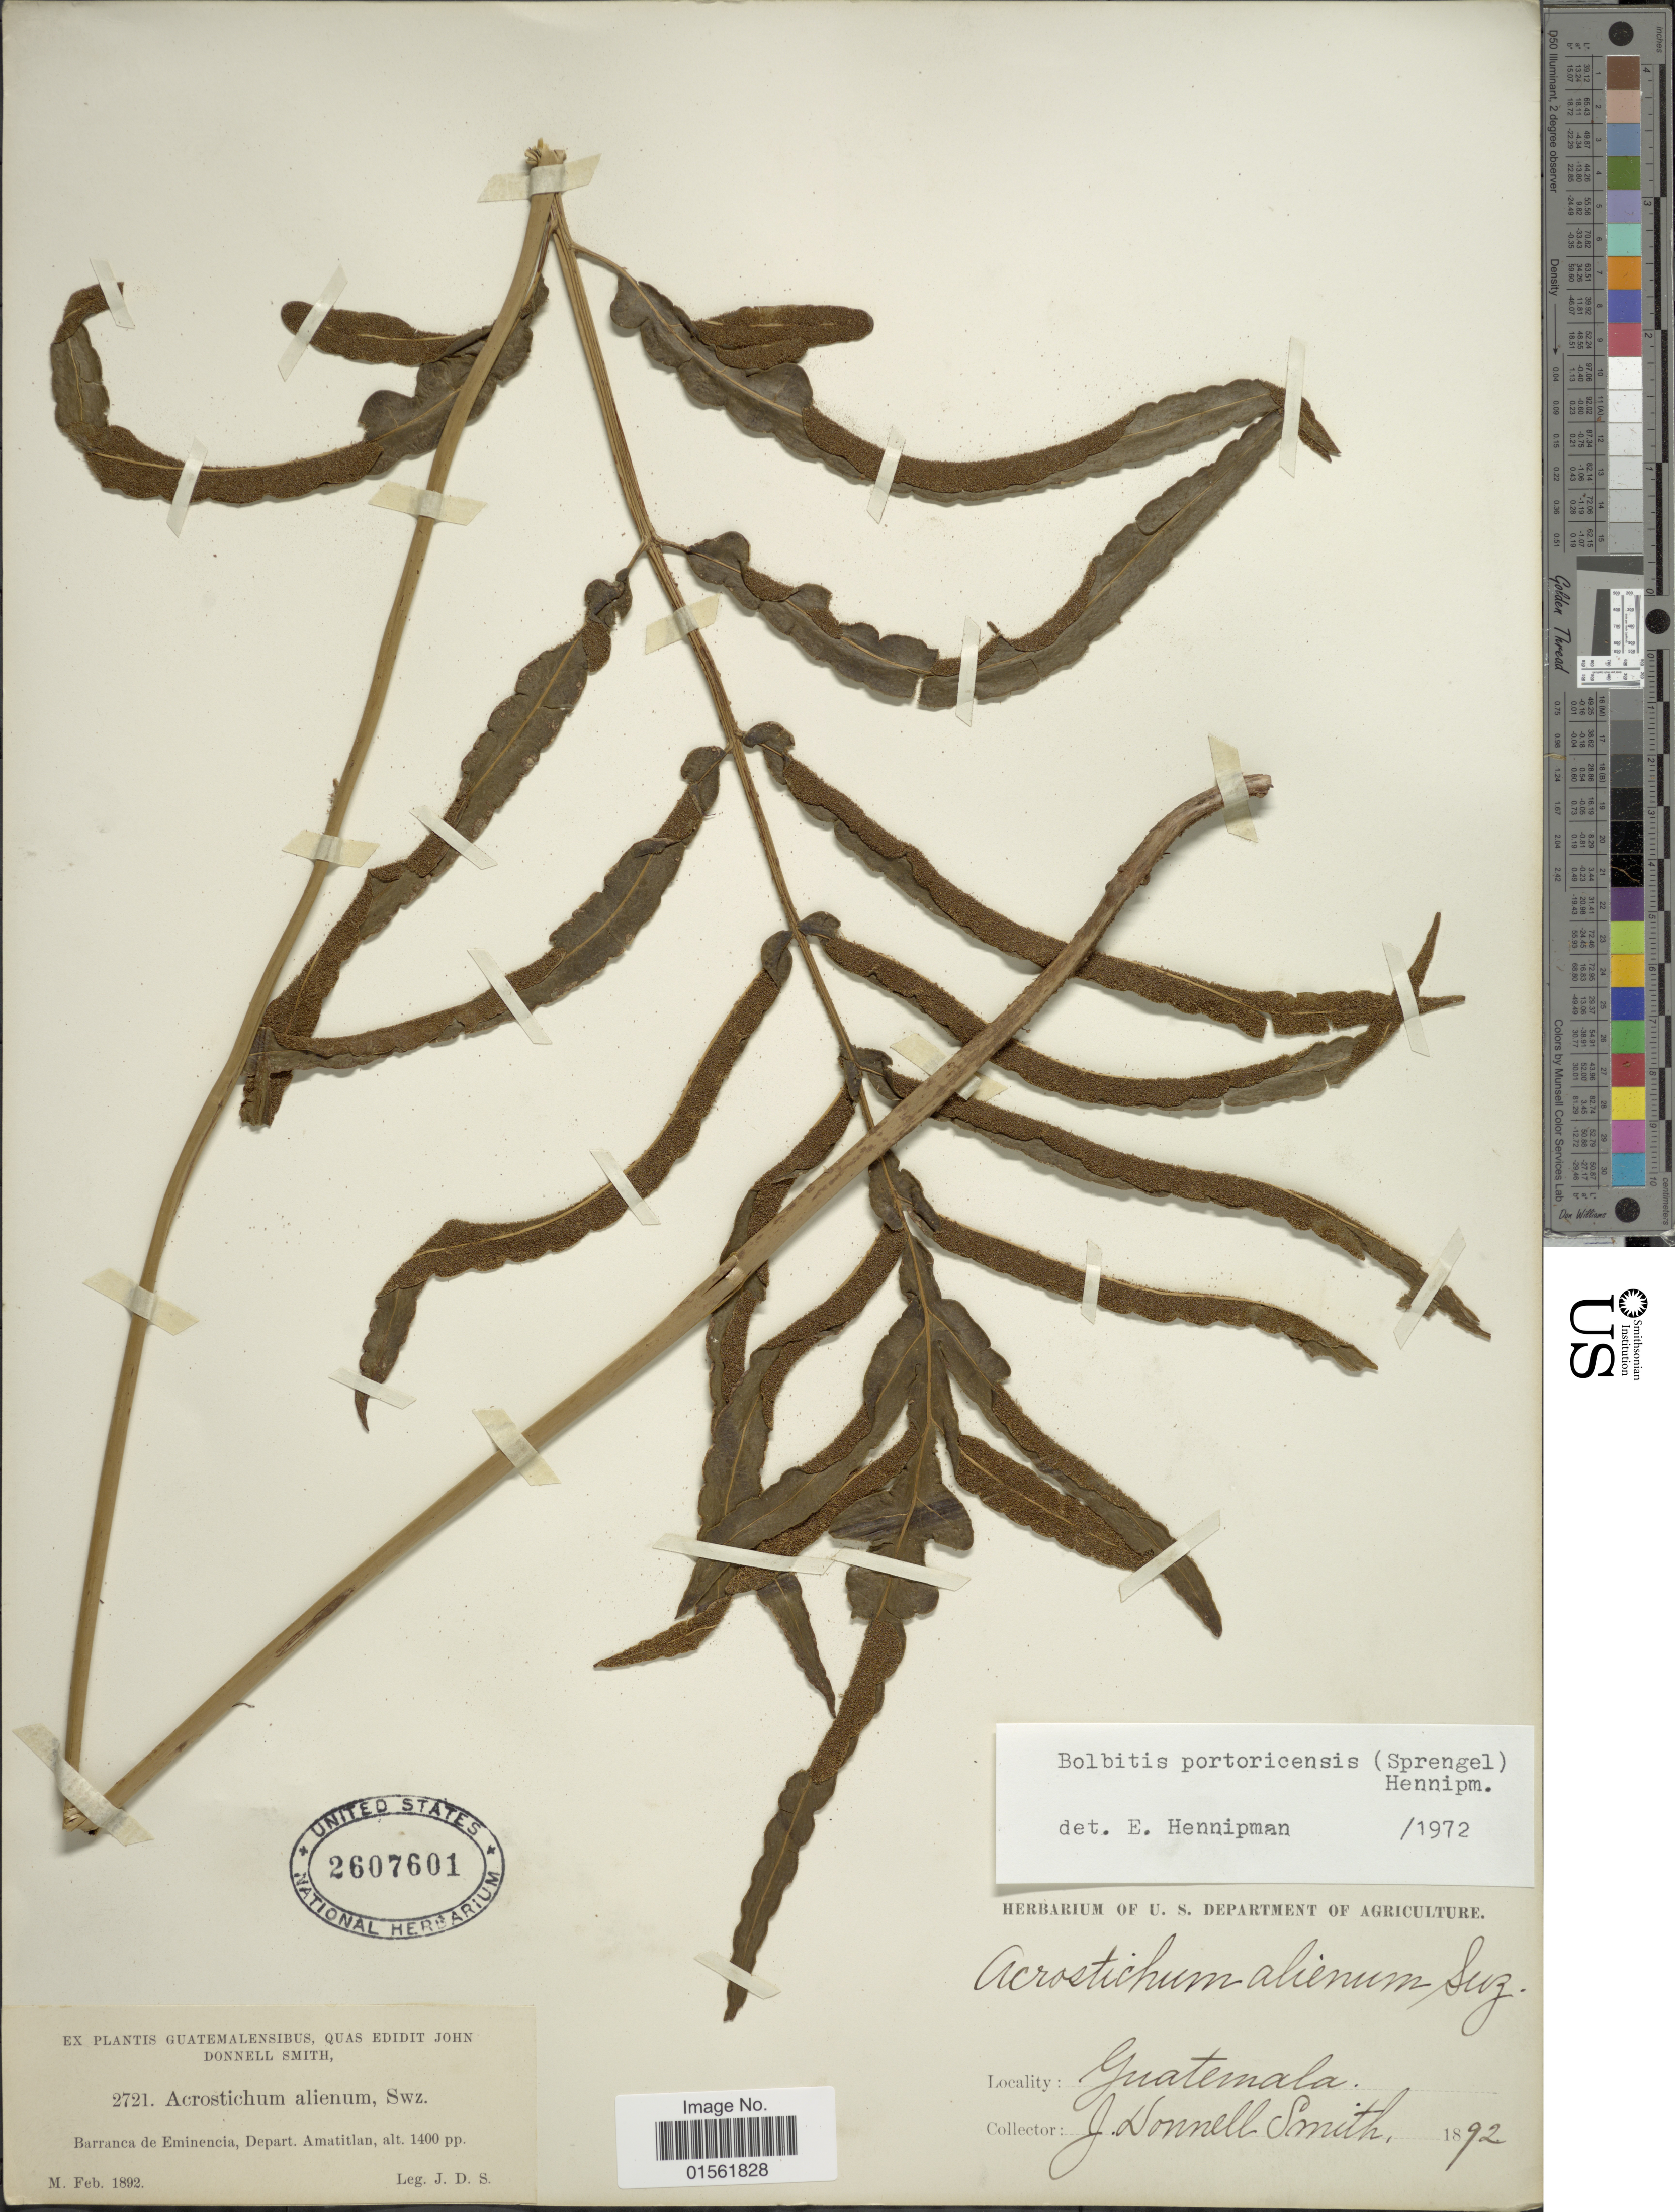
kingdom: Plantae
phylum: Tracheophyta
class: Polypodiopsida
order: Polypodiales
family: Dryopteridaceae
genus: Bolbitis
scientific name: Bolbitis portoricensis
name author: (Spreng.) Hennipman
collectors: J. Donnell Smith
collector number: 2721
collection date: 1892-02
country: Guatemala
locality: Barranca de Eminencia, Depart. Amatitlan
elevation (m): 427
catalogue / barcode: US 2607601